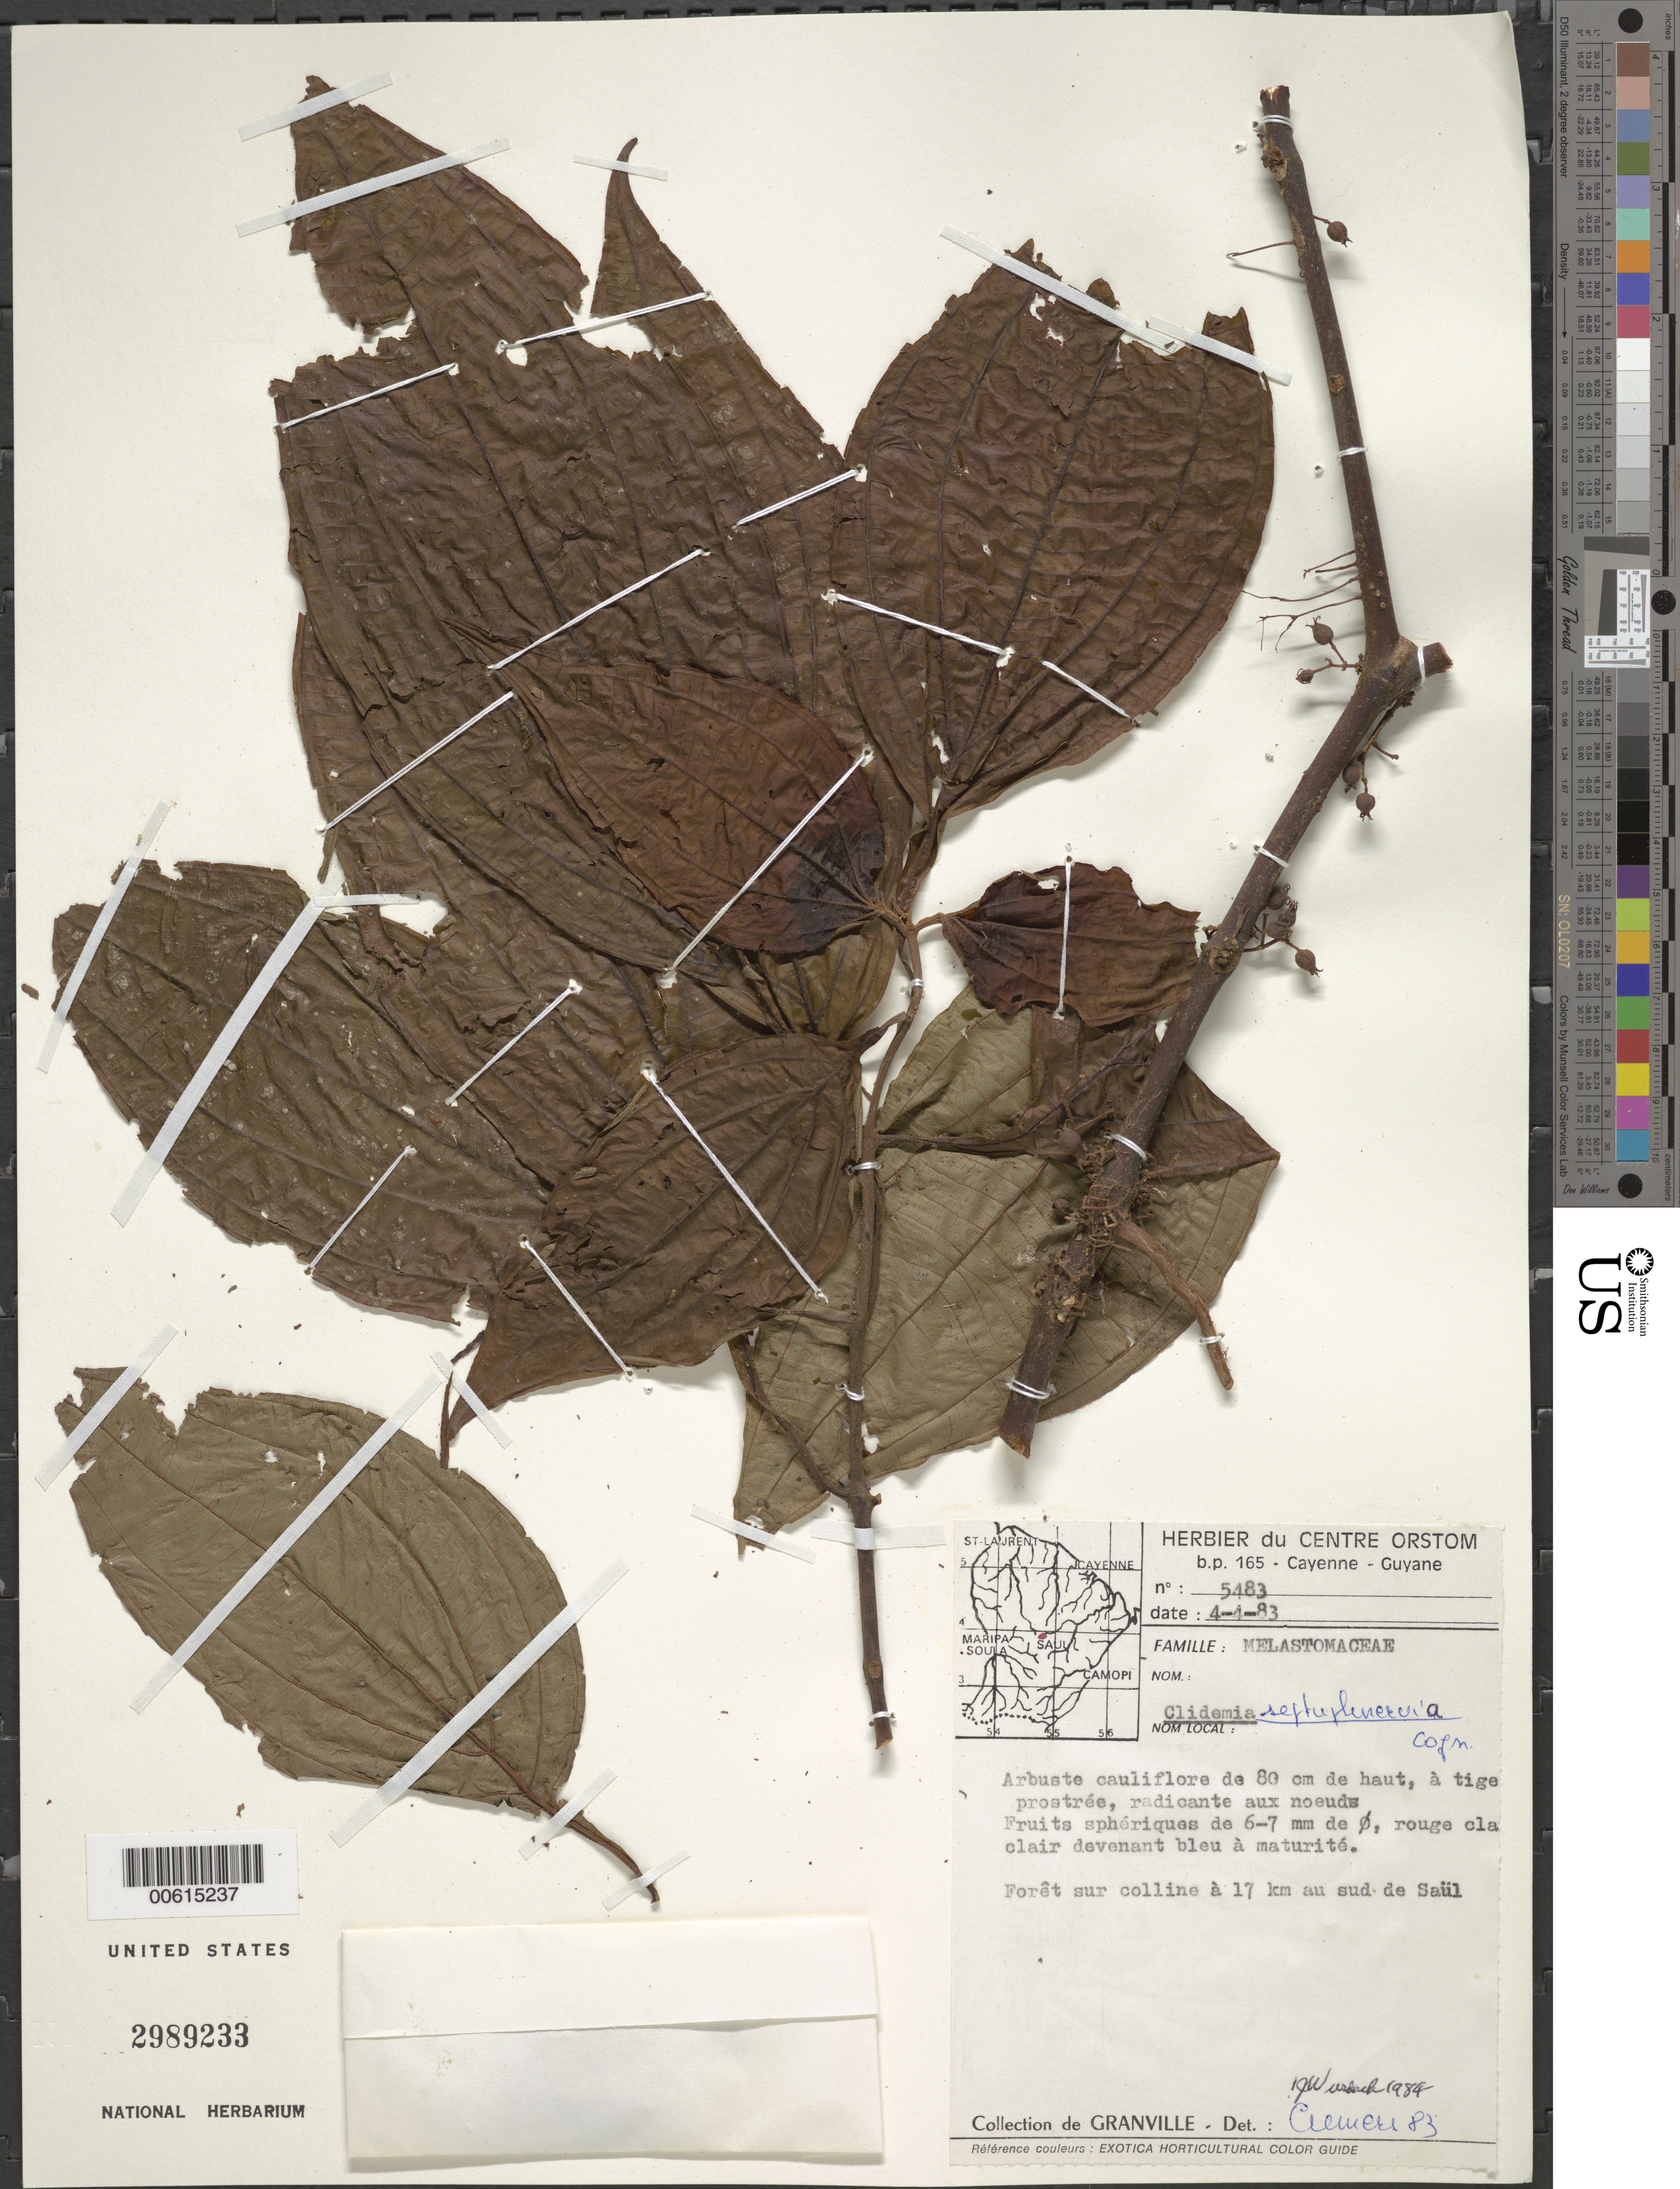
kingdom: Plantae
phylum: Tracheophyta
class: Magnoliopsida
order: Myrtales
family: Melastomataceae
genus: Clidemia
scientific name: Clidemia septuplinervia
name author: Cogn.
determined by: Wurdack, John J., (US), US (UNITED STATES)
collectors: J.-J. de Granville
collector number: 5483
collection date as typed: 4-Apr-83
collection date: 1983-04-04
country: French Guiana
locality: Saül, 17 km S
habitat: Foret sur colline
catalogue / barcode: US 2989233